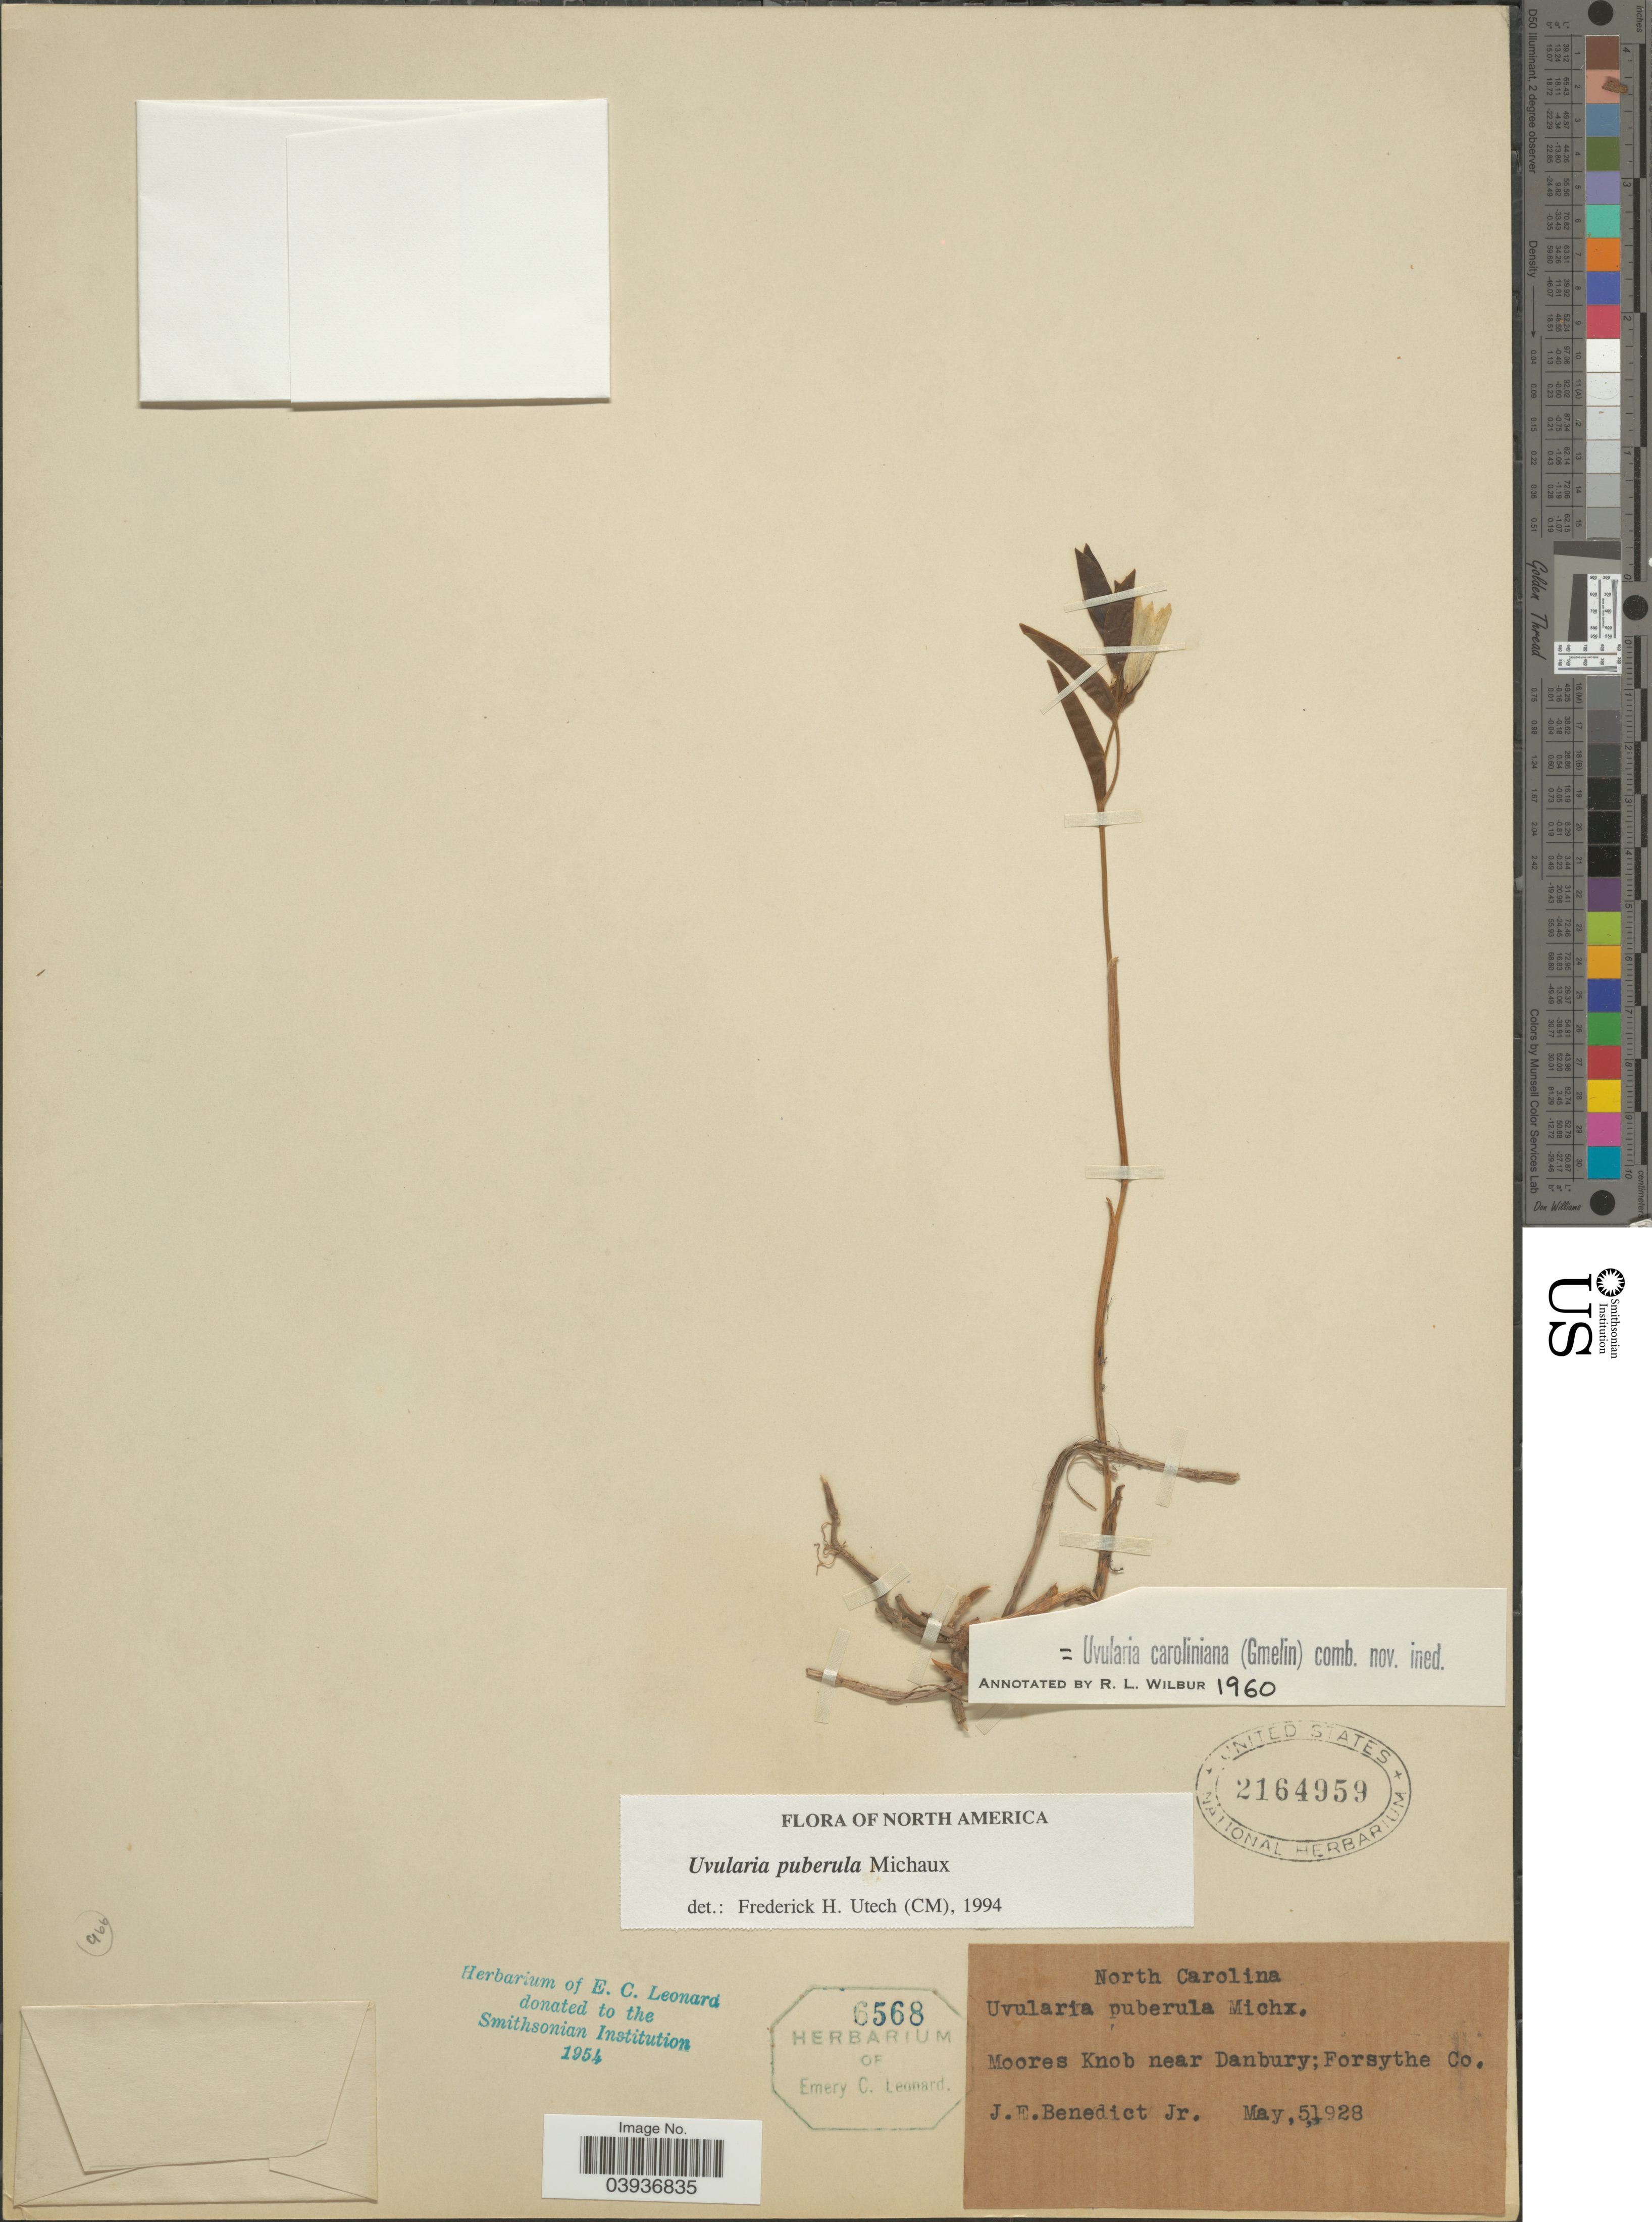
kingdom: Plantae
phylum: Tracheophyta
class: Liliopsida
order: Liliales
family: Colchicaceae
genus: Uvularia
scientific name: Uvularia puberula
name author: Michx.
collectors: J. Benedict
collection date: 1928-05-05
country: United States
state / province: North Carolina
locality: Moores Knob near Danbury; Forsythe Co.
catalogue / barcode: US 2164959